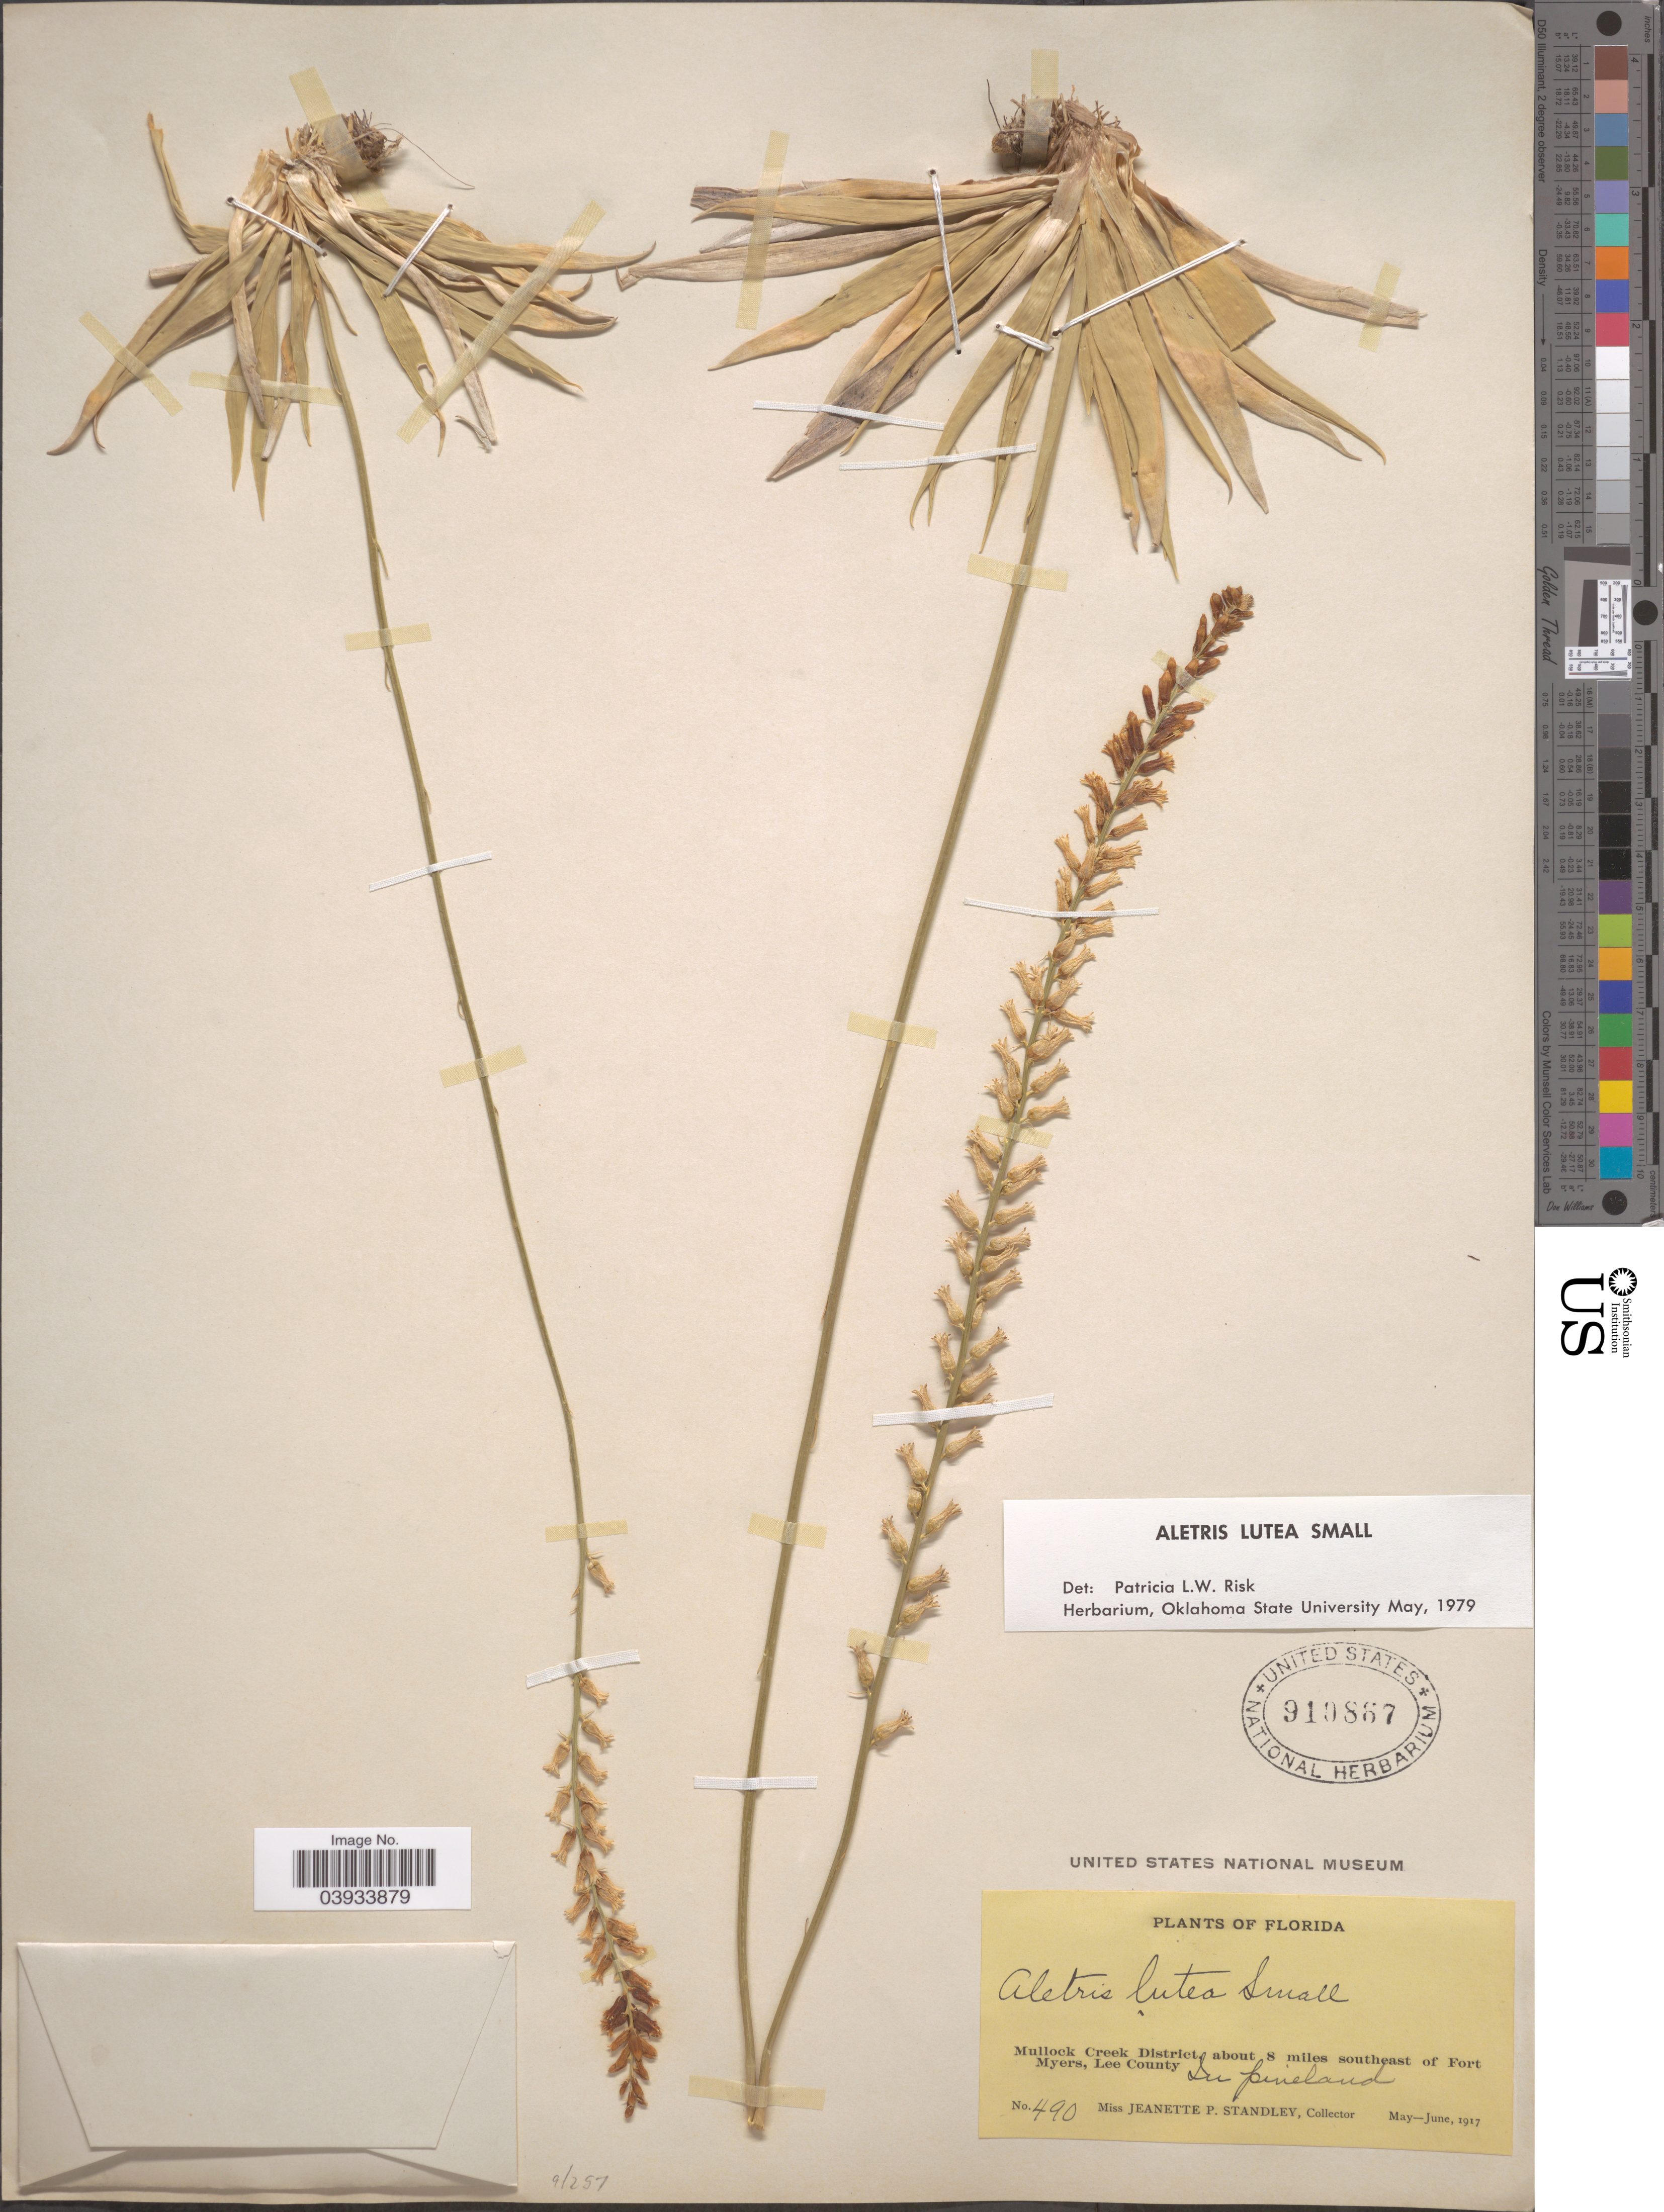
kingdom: Plantae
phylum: Tracheophyta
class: Liliopsida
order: Dioscoreales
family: Nartheciaceae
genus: Aletris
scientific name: Aletris lutea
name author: Small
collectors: J. P. Standley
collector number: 490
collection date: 1917-05/1917-06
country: United States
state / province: Florida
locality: Mullock Creek District, about 8 miles southeast of Fort Myers, Lee County.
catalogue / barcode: US 910867